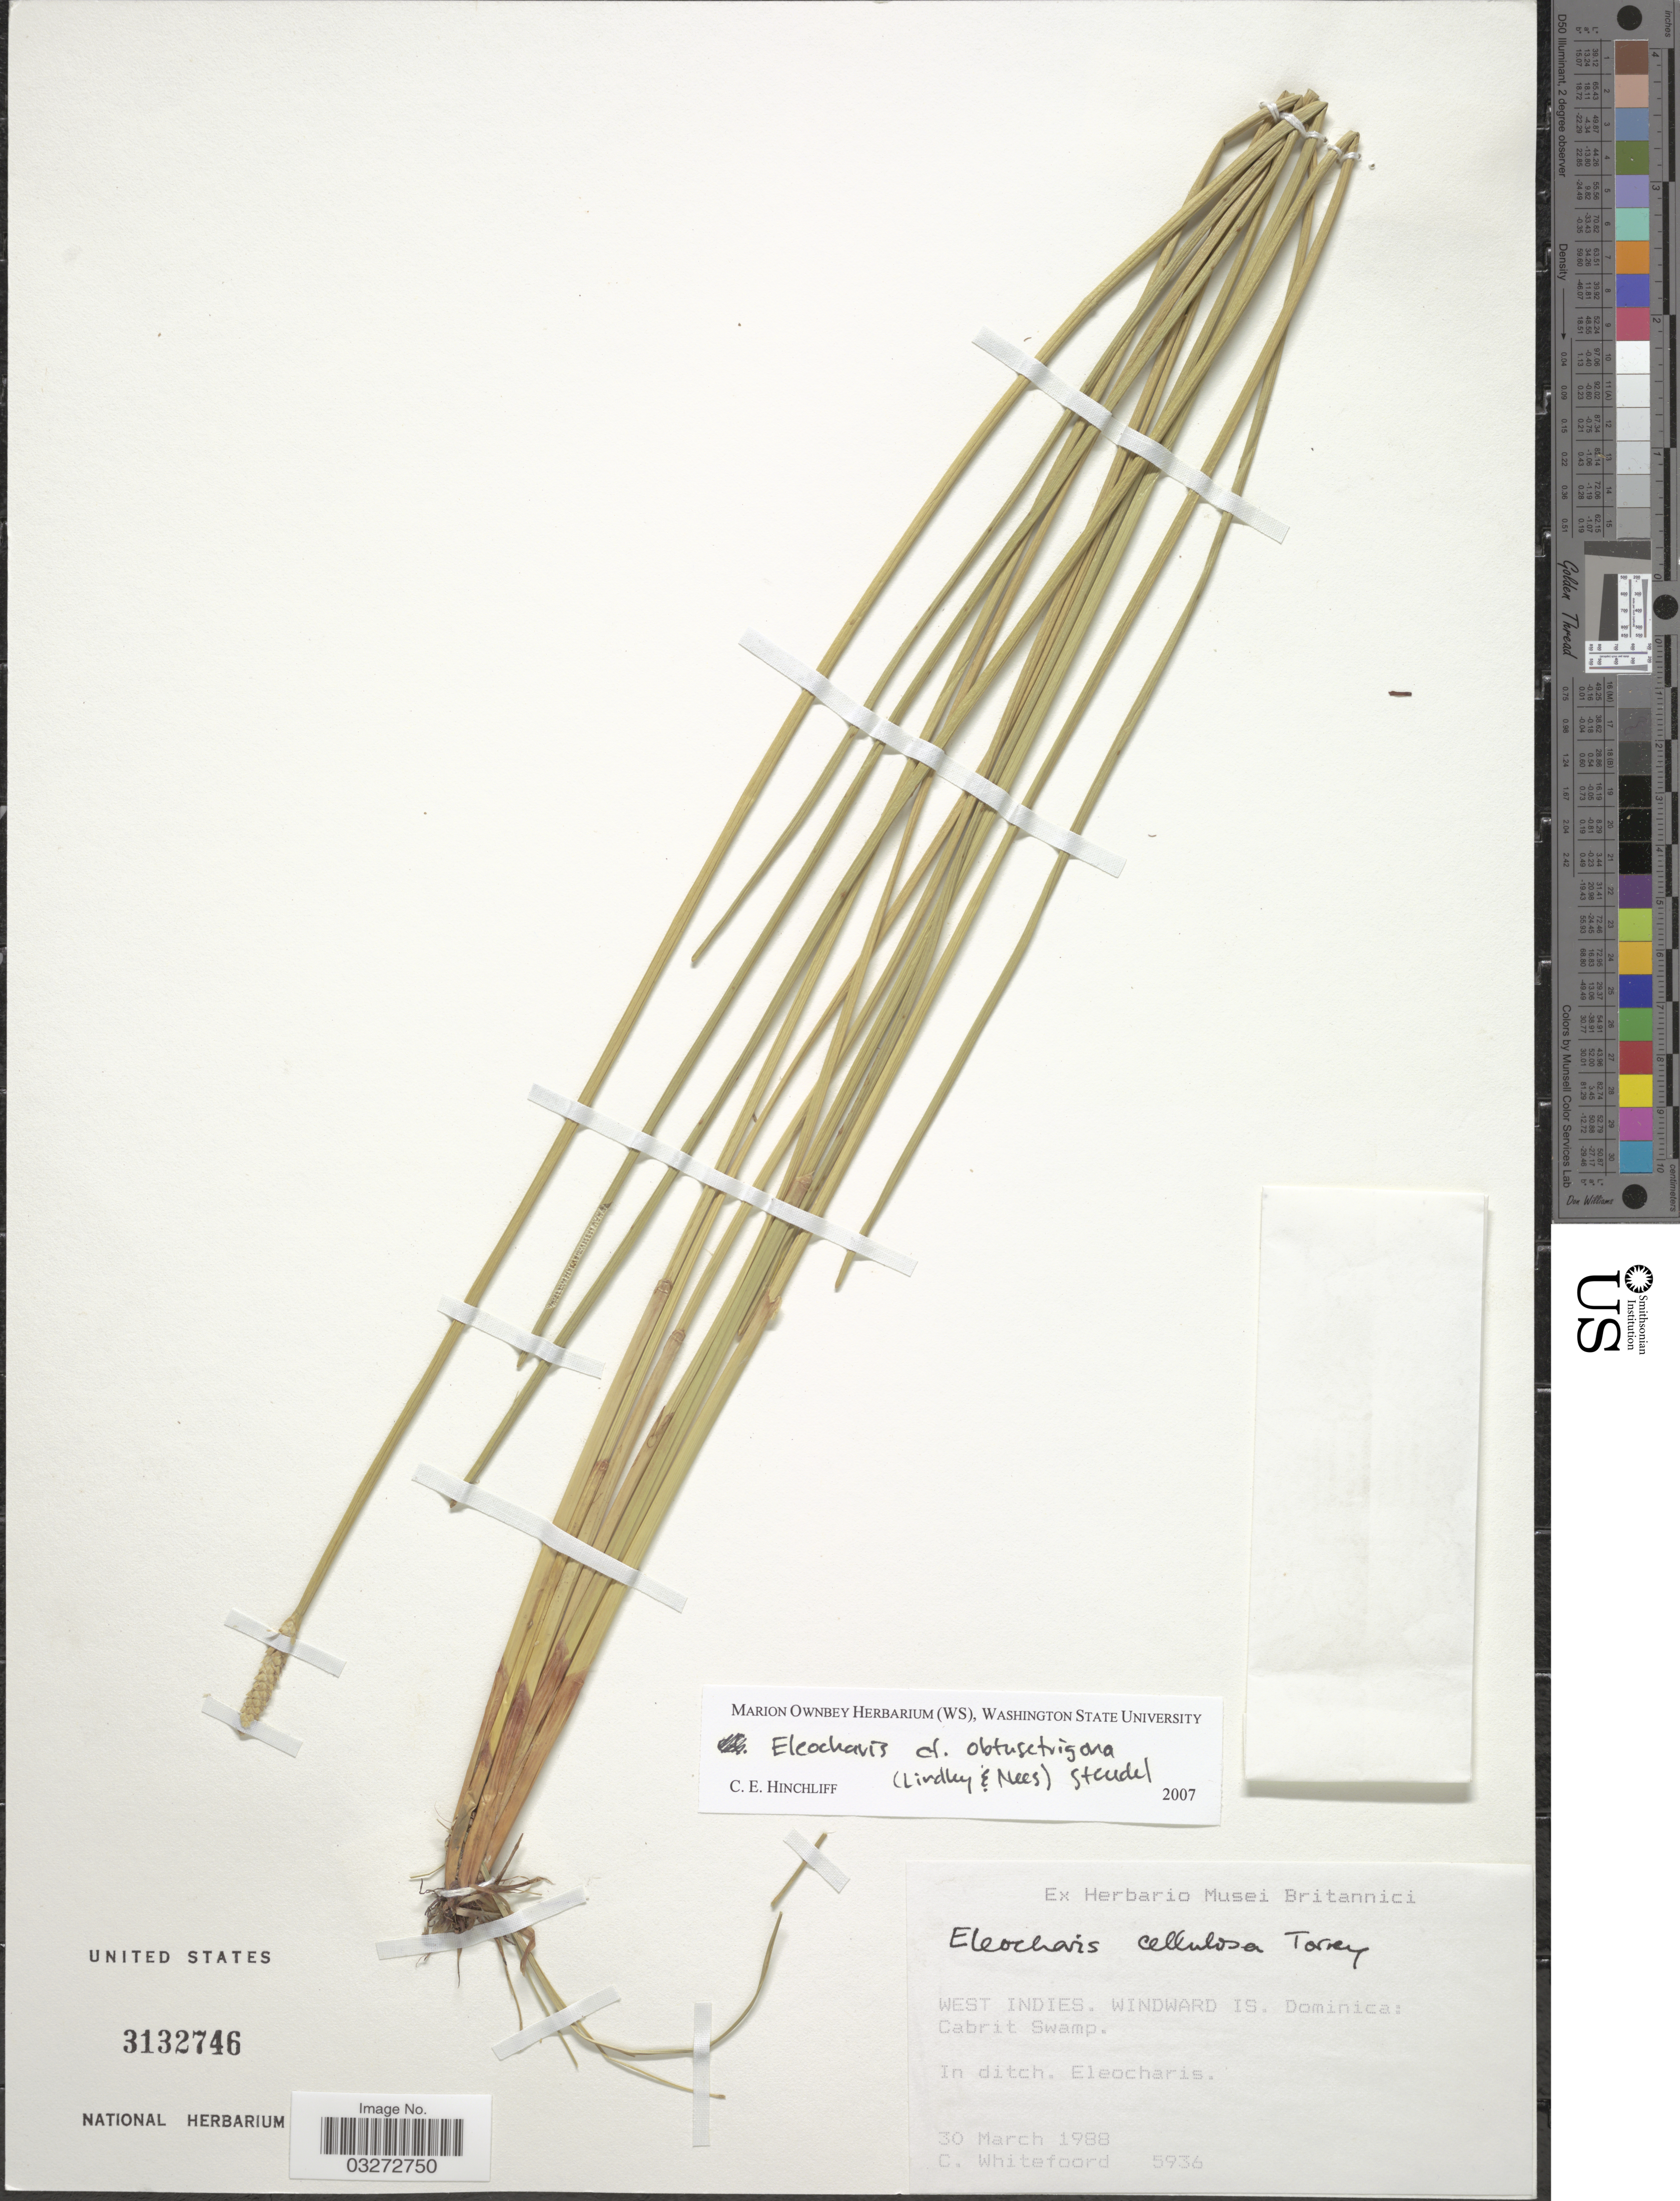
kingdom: Plantae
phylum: Tracheophyta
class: Liliopsida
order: Poales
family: Cyperaceae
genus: Eleocharis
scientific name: Eleocharis obtusetrigona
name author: (Lindl. & Nees) Steud.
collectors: C. Whitefoord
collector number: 5936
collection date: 1988-03-30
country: Dominica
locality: West Indies. Windward Is. Cabrit Swamp.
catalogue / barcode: US 3132746